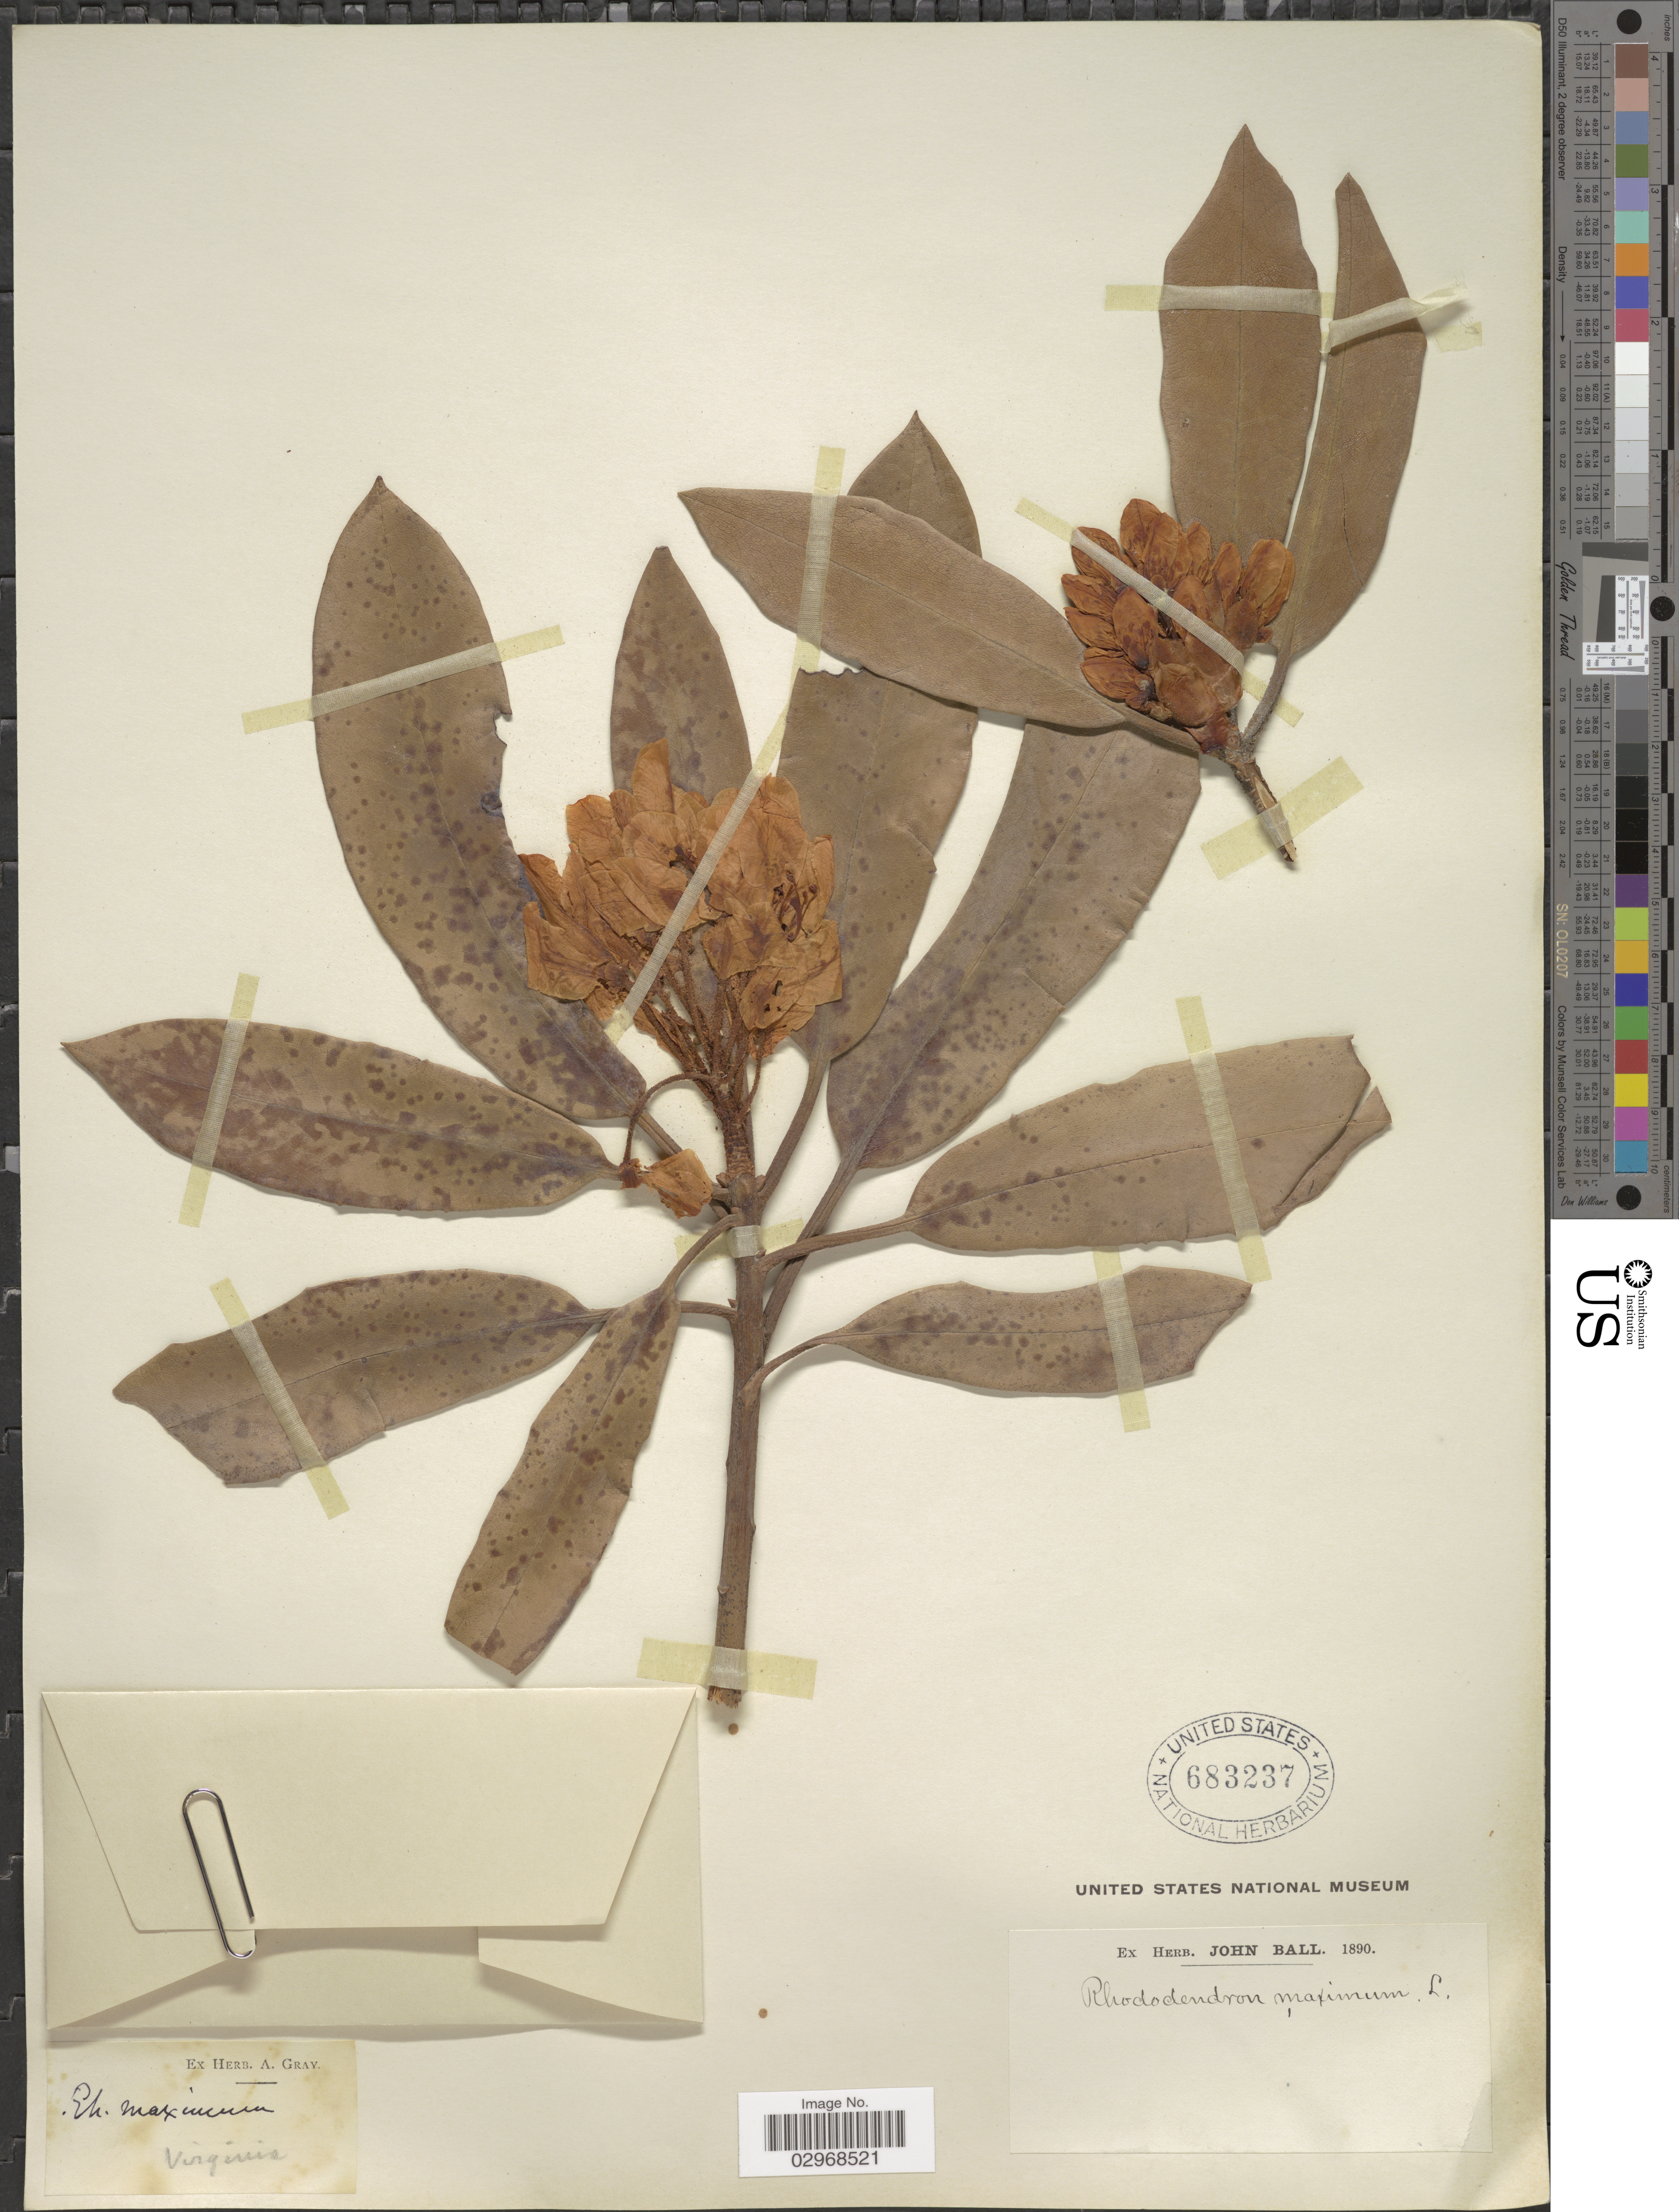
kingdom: Plantae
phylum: Tracheophyta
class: Magnoliopsida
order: Ericales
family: Ericaceae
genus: Rhododendron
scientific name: Rhododendron maximum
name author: L.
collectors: ex herb. John Ball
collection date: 1890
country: United States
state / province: Virginia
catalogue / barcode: US 683237